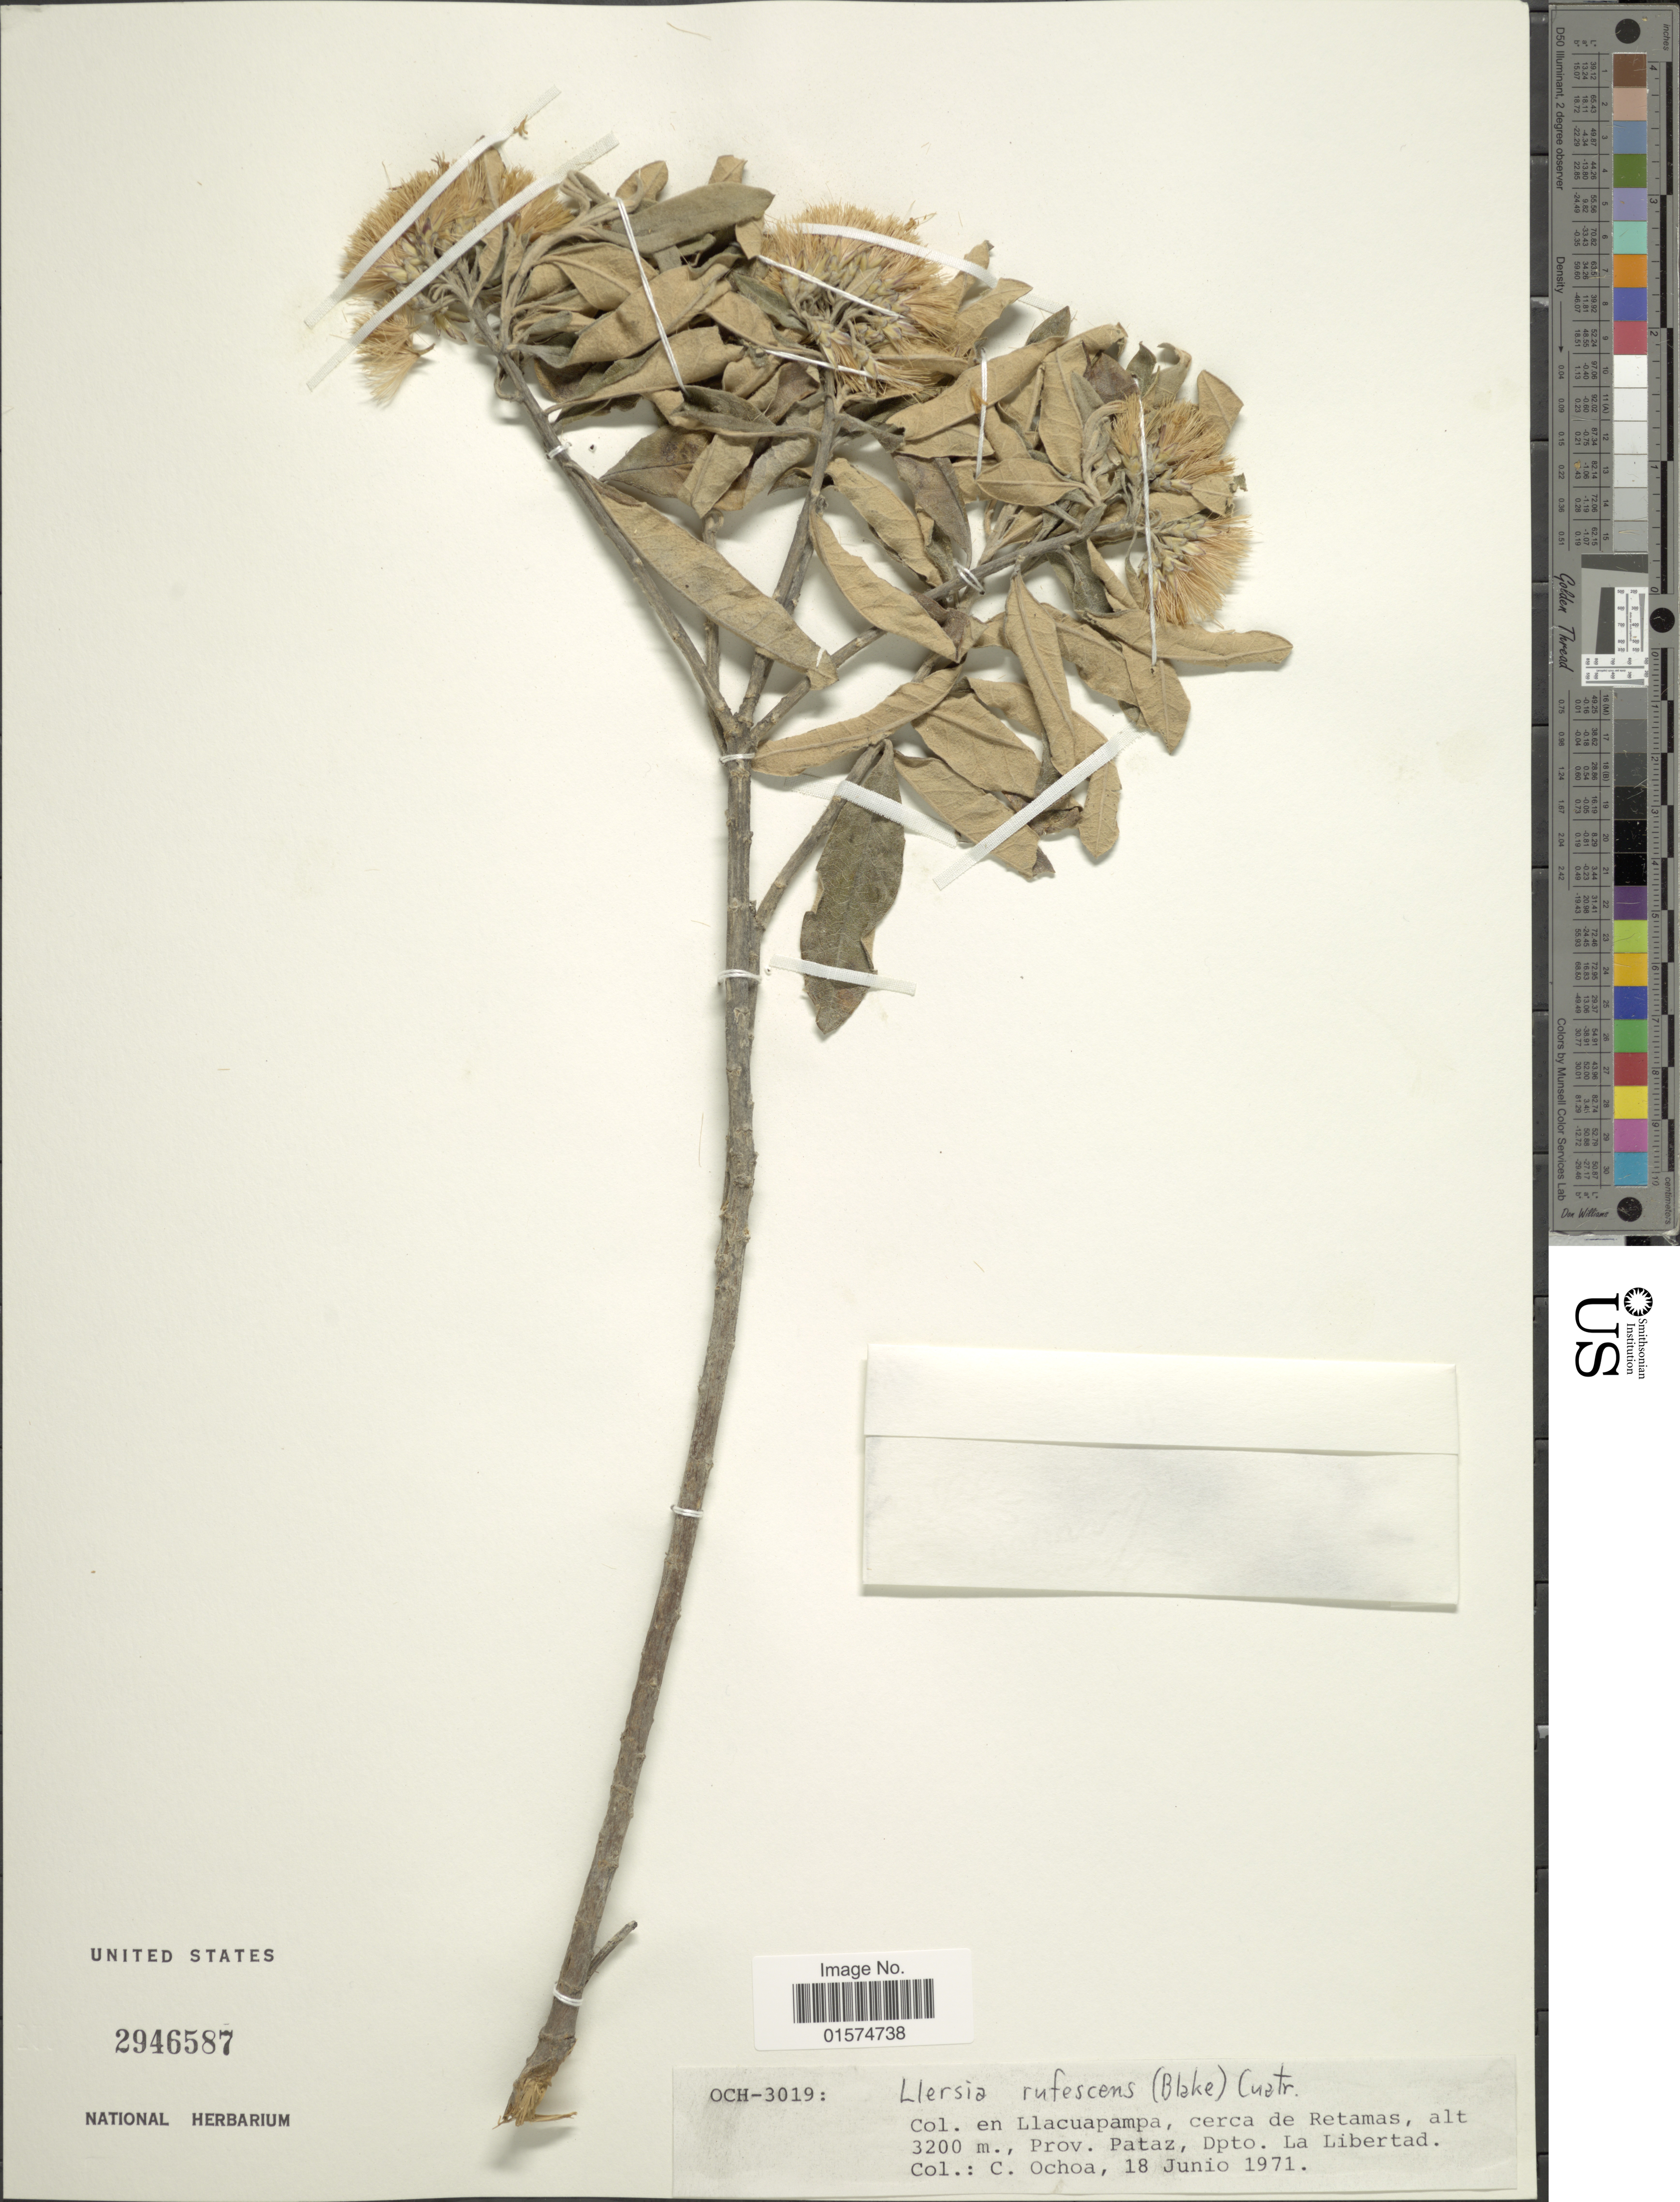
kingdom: Plantae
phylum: Tracheophyta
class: Magnoliopsida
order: Asterales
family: Asteraceae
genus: Llerasia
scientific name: Llerasia rufescens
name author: (S.F. Blake) Cuatrec.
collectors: C. Ochoa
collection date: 1971-06-18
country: Peru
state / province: La Libertad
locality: Llacuapampa, cerca de Retamas. Prov. Pataz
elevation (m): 3200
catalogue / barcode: US 2946587